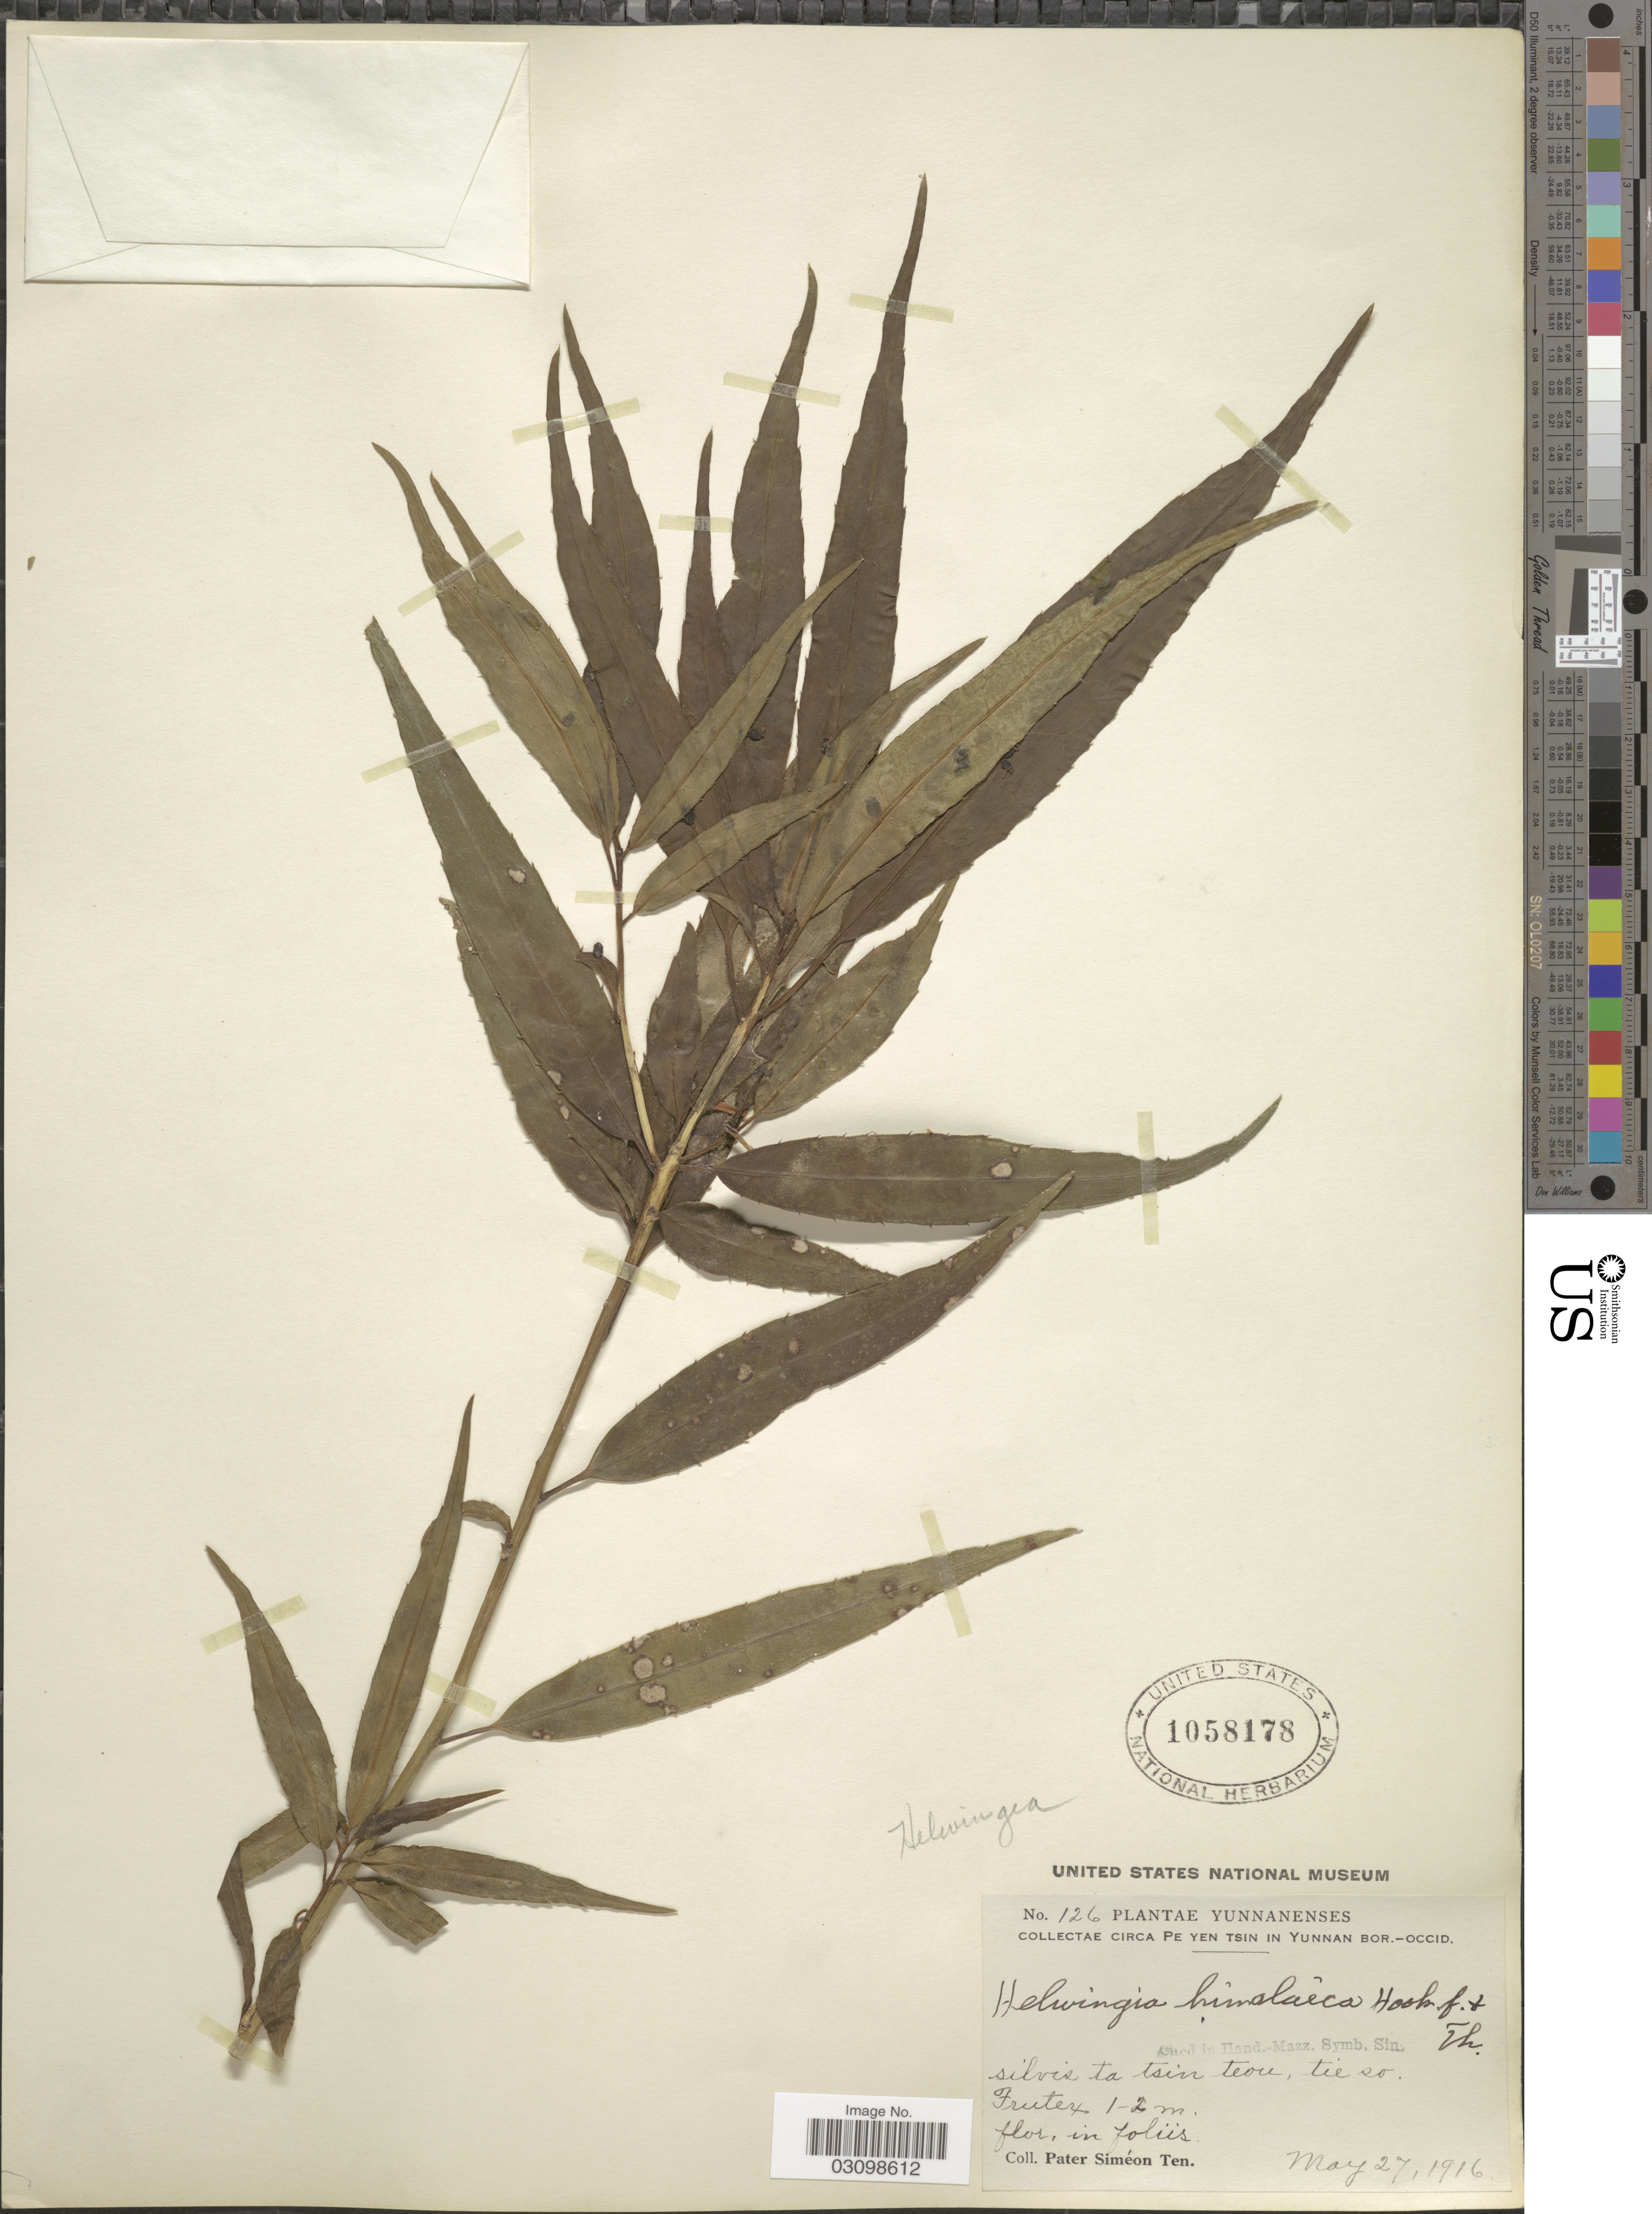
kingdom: Plantae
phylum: Tracheophyta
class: Magnoliopsida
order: Aquifoliales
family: Helwingiaceae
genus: Helwingia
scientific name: Helwingia himalaica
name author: Hook. f. & Thomson ex C.B. Clarke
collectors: P. S. Ten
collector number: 126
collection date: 1916-05-27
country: China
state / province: Yunnan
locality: Circa Oe Yen Tsin in Yunnan Bor.-Occid., silvis ta Tsin Teou, tie so.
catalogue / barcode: US 1058178